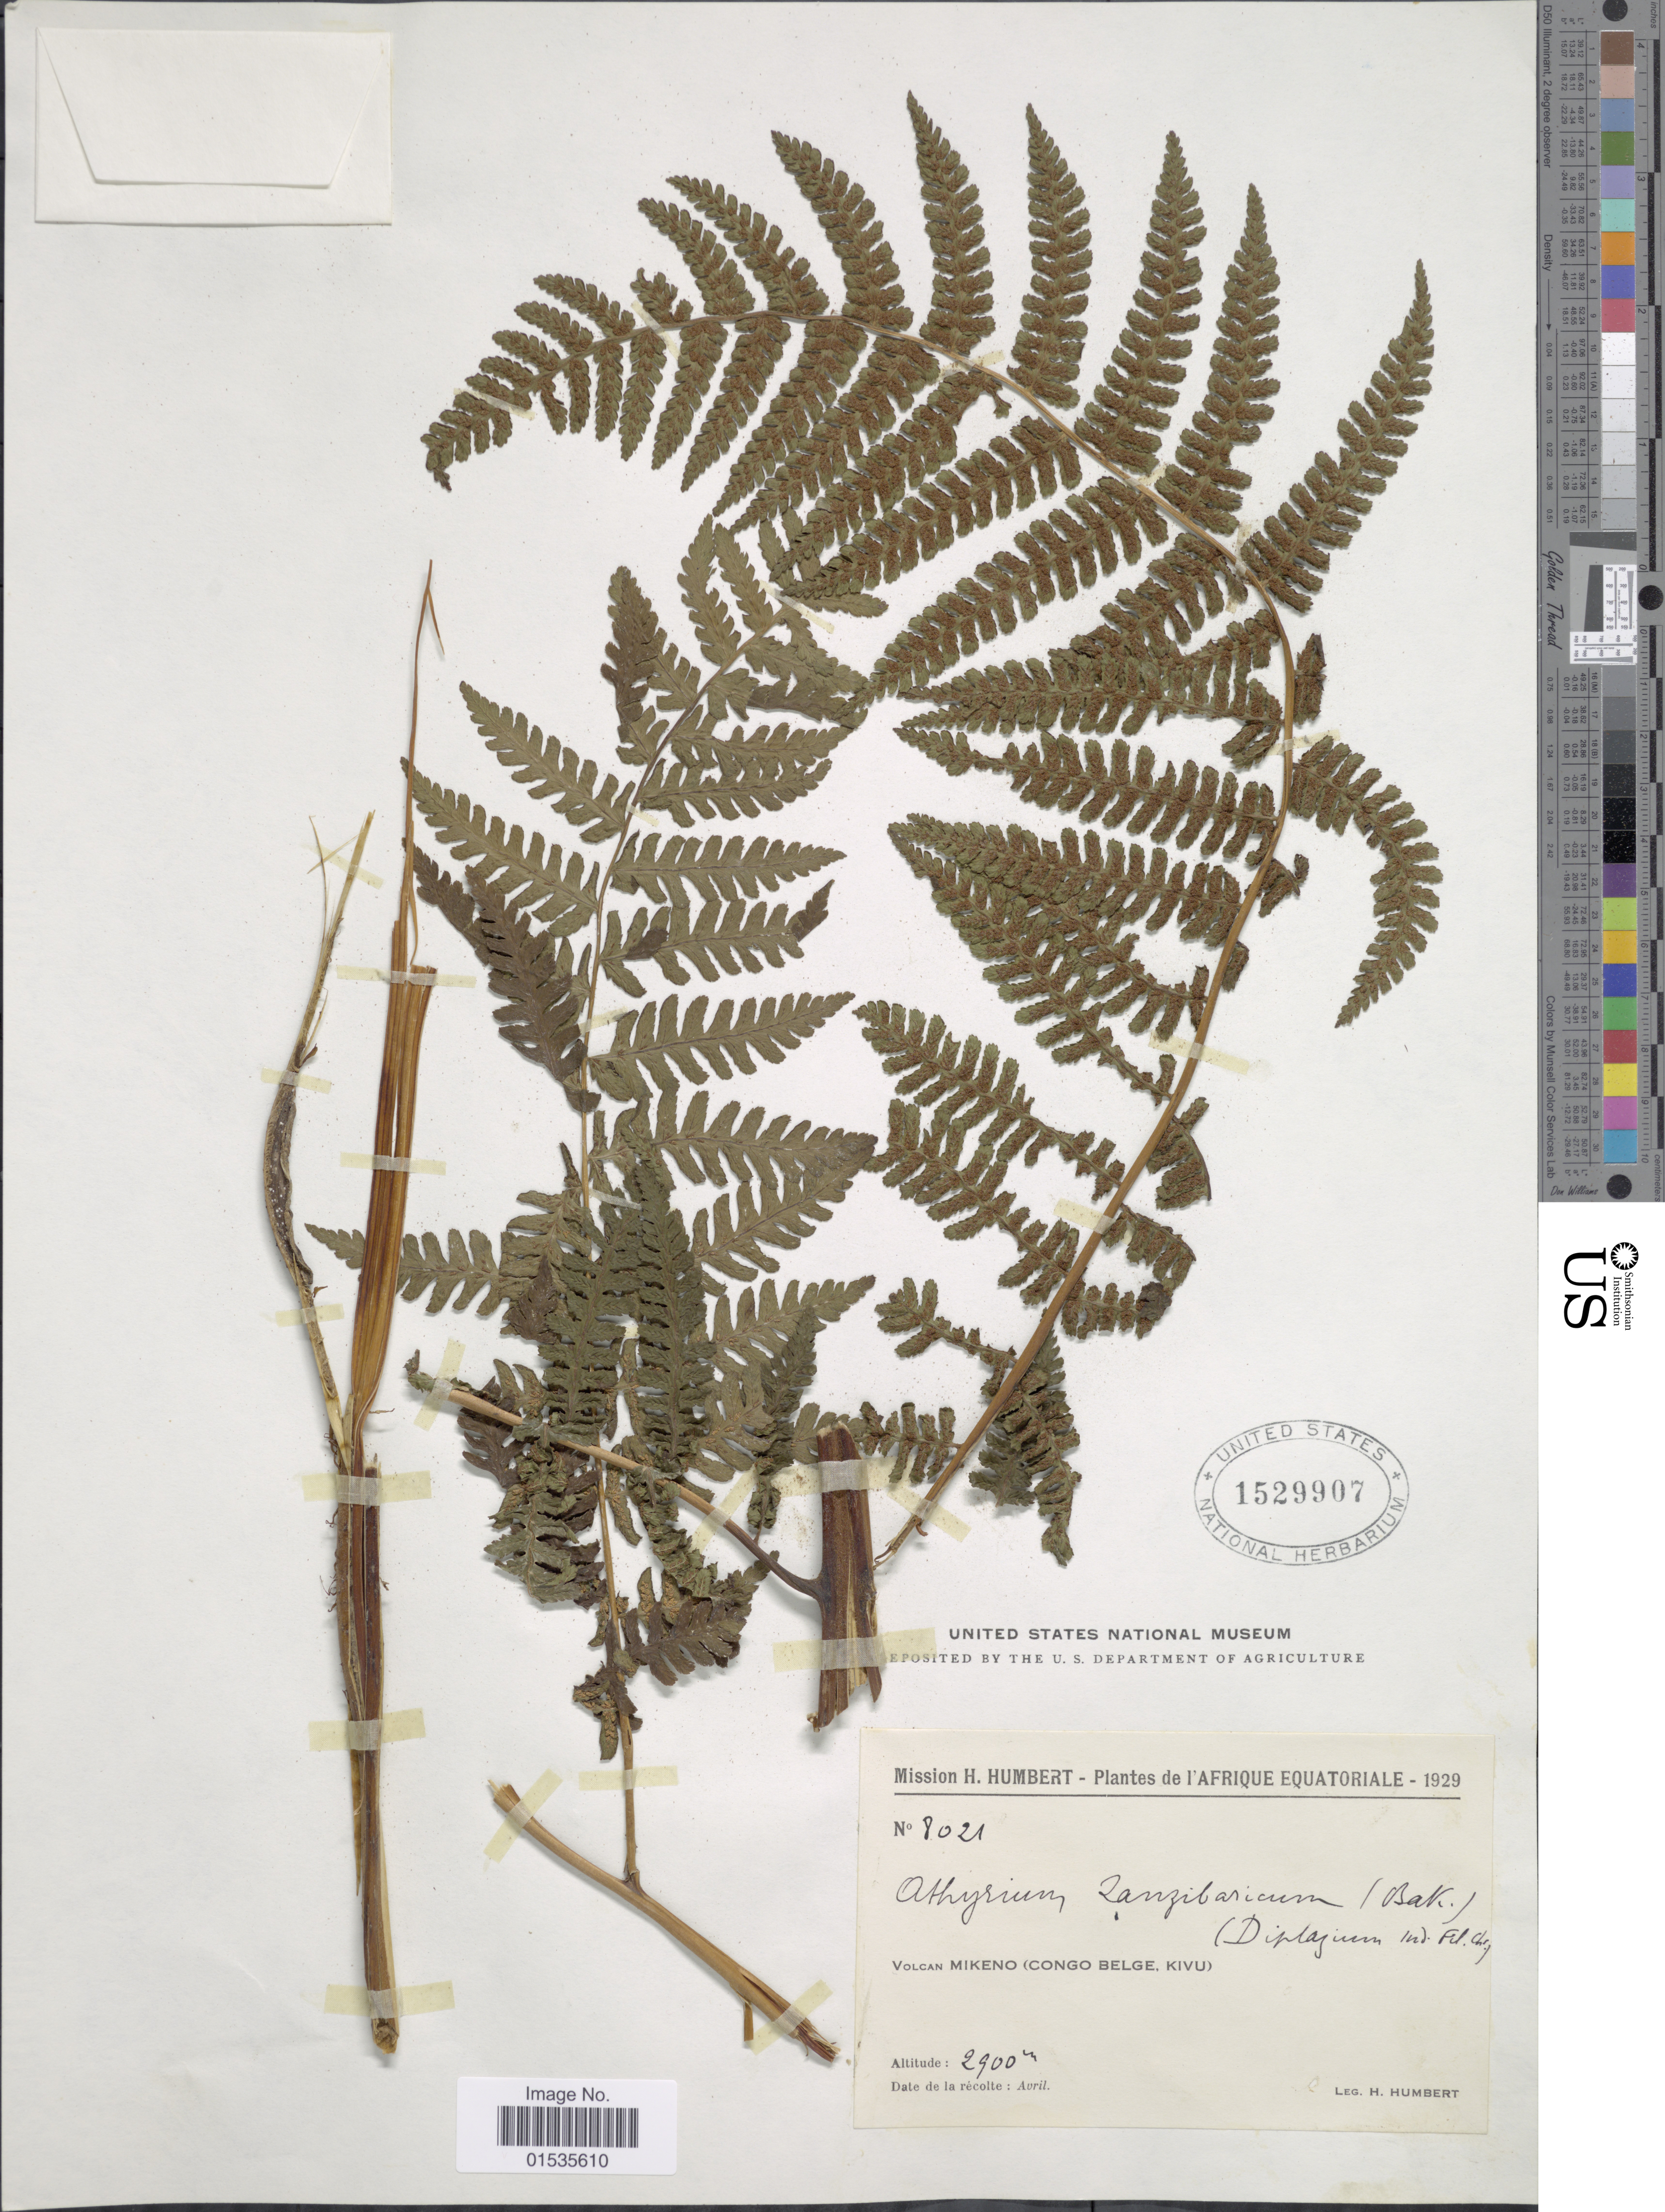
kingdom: Plantae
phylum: Tracheophyta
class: Polypodiopsida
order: Polypodiales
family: Athyriaceae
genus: Diplazium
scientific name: Diplazium zanzibaricum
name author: (Baker) C. Chr.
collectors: H. Humbert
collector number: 8021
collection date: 1929-04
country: Congo, Democratic Republic of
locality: Volcan Mikeno (Congo Belge, Kivu)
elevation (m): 2900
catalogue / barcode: US 1529907